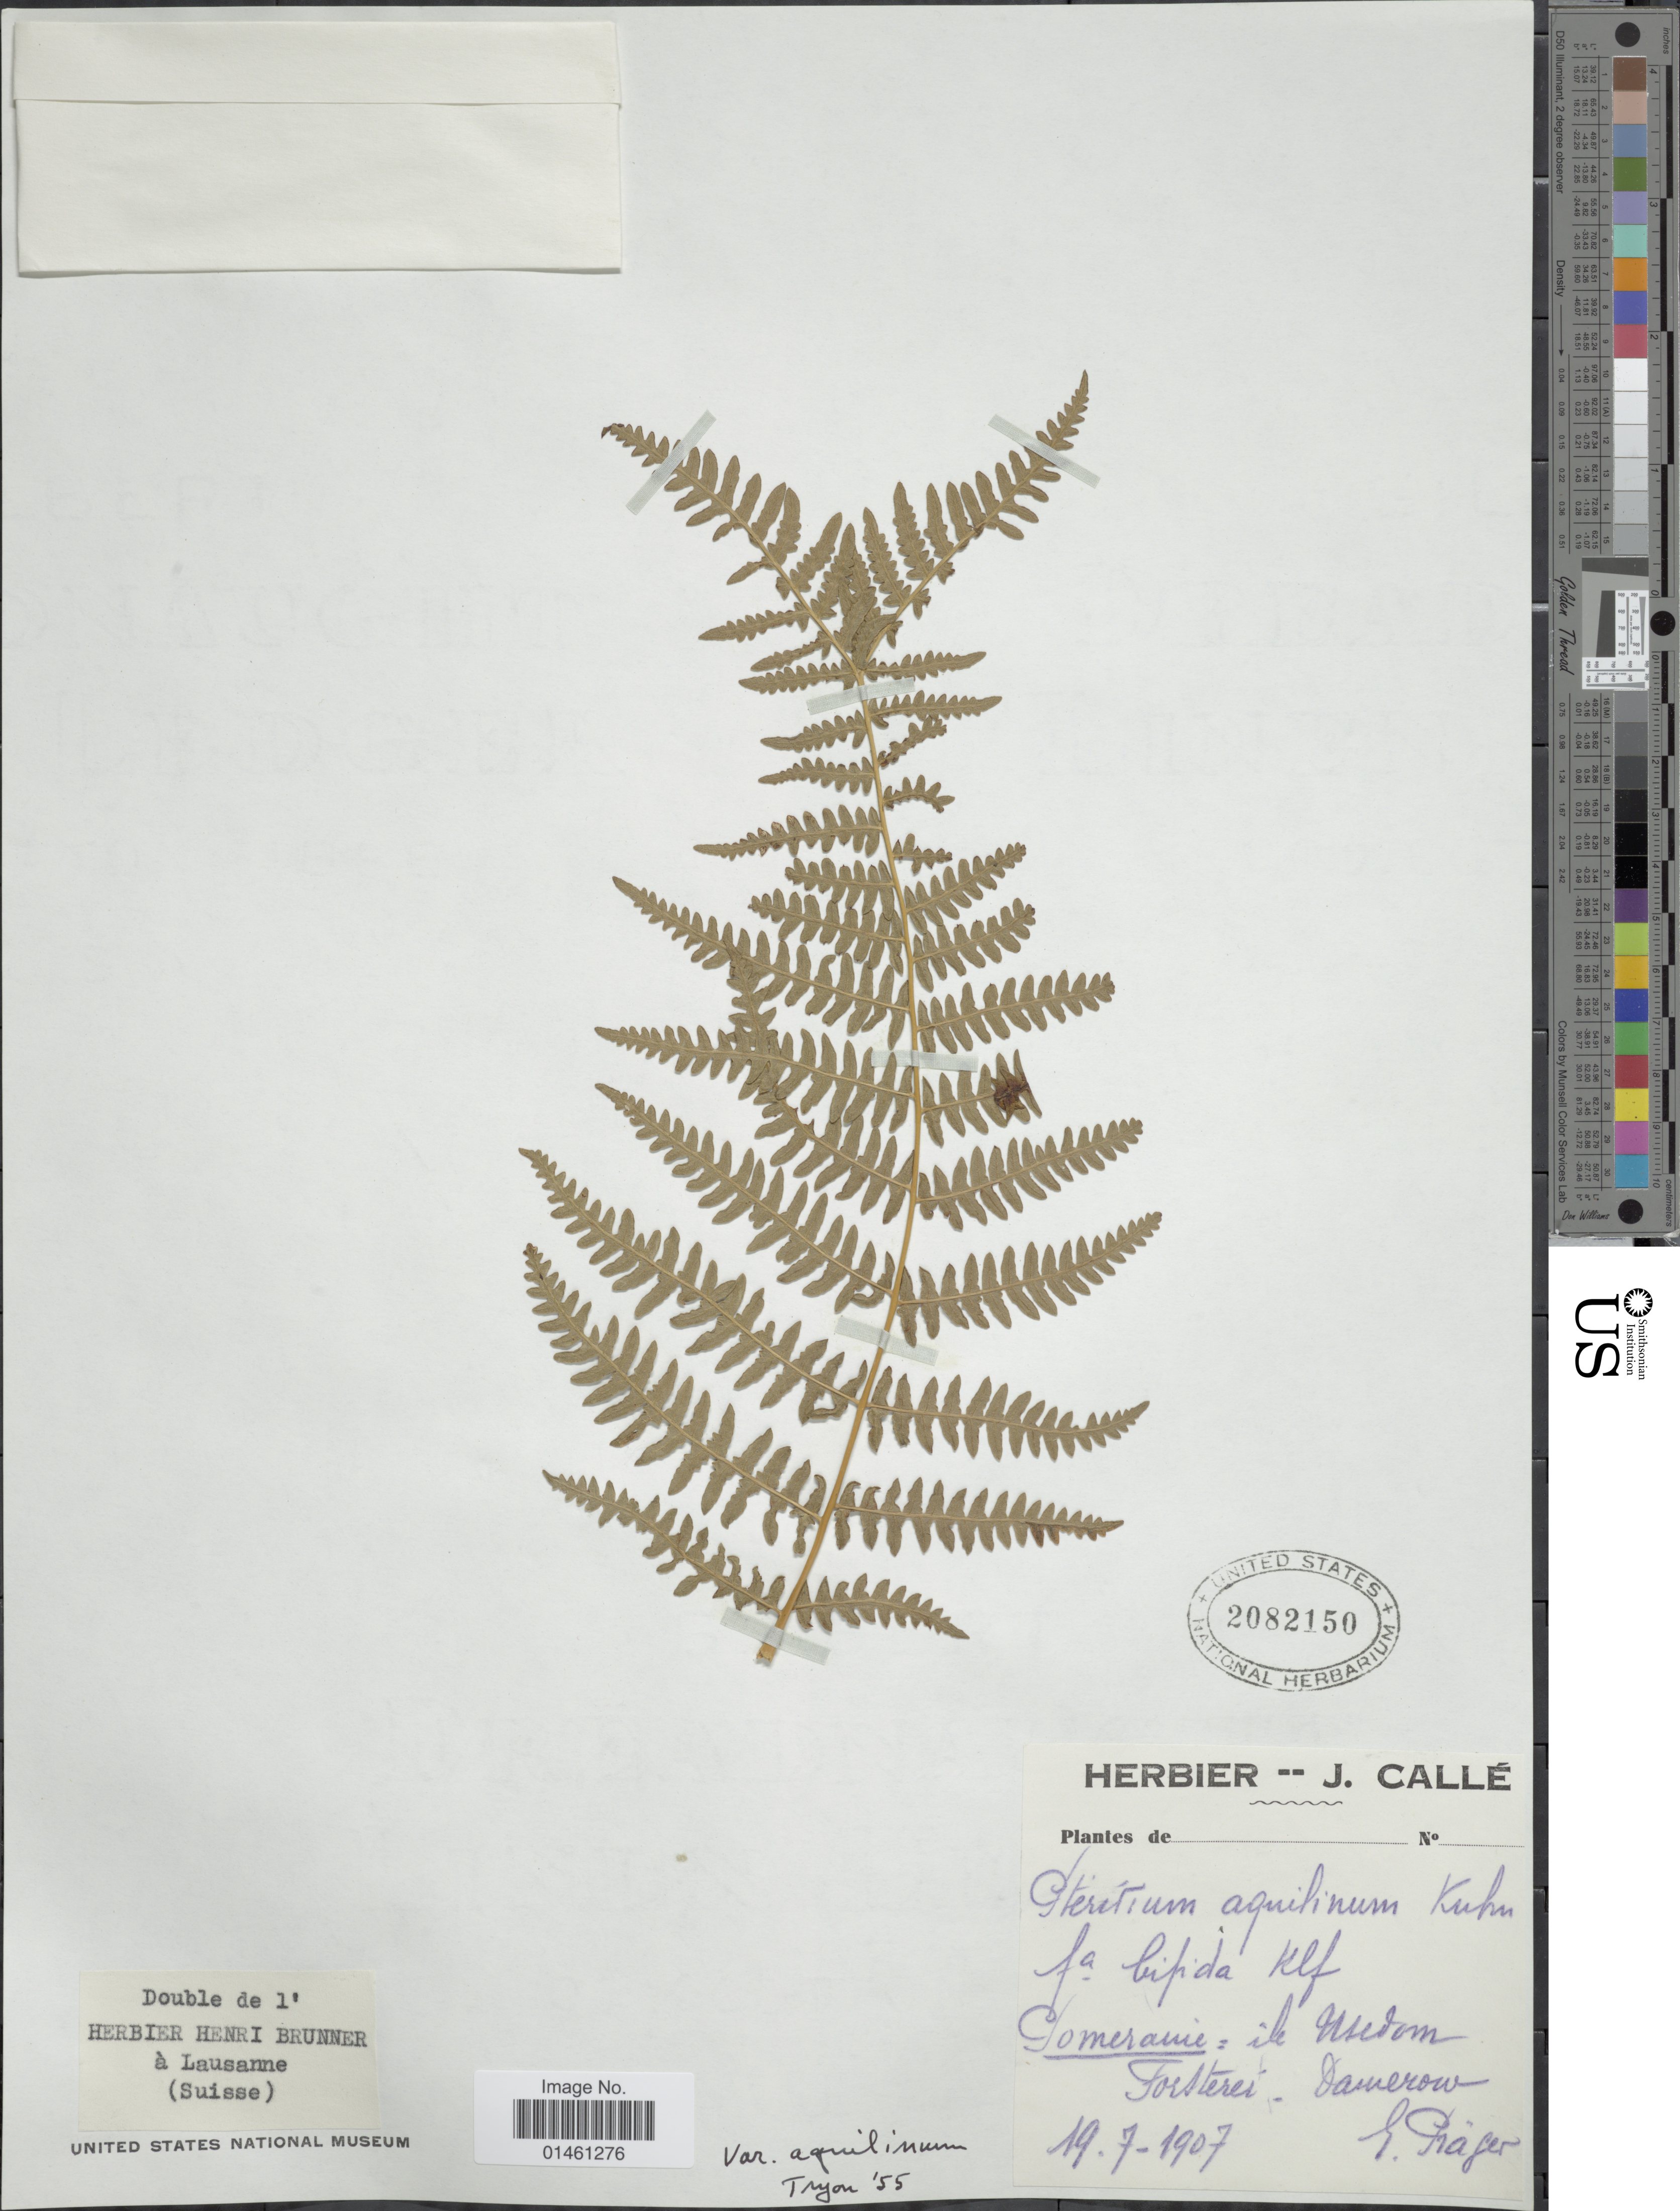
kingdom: Plantae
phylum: Tracheophyta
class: Polypodiopsida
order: Polypodiales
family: Dennstaedtiaceae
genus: Pteridium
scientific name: Pteridium aquilinum var. typicum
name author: R.M. Tryon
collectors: E. Prager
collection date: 1907-07-19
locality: Pomeranie = ile Usedom Forsterei - Danerow [interpreted]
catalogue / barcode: US 2082150